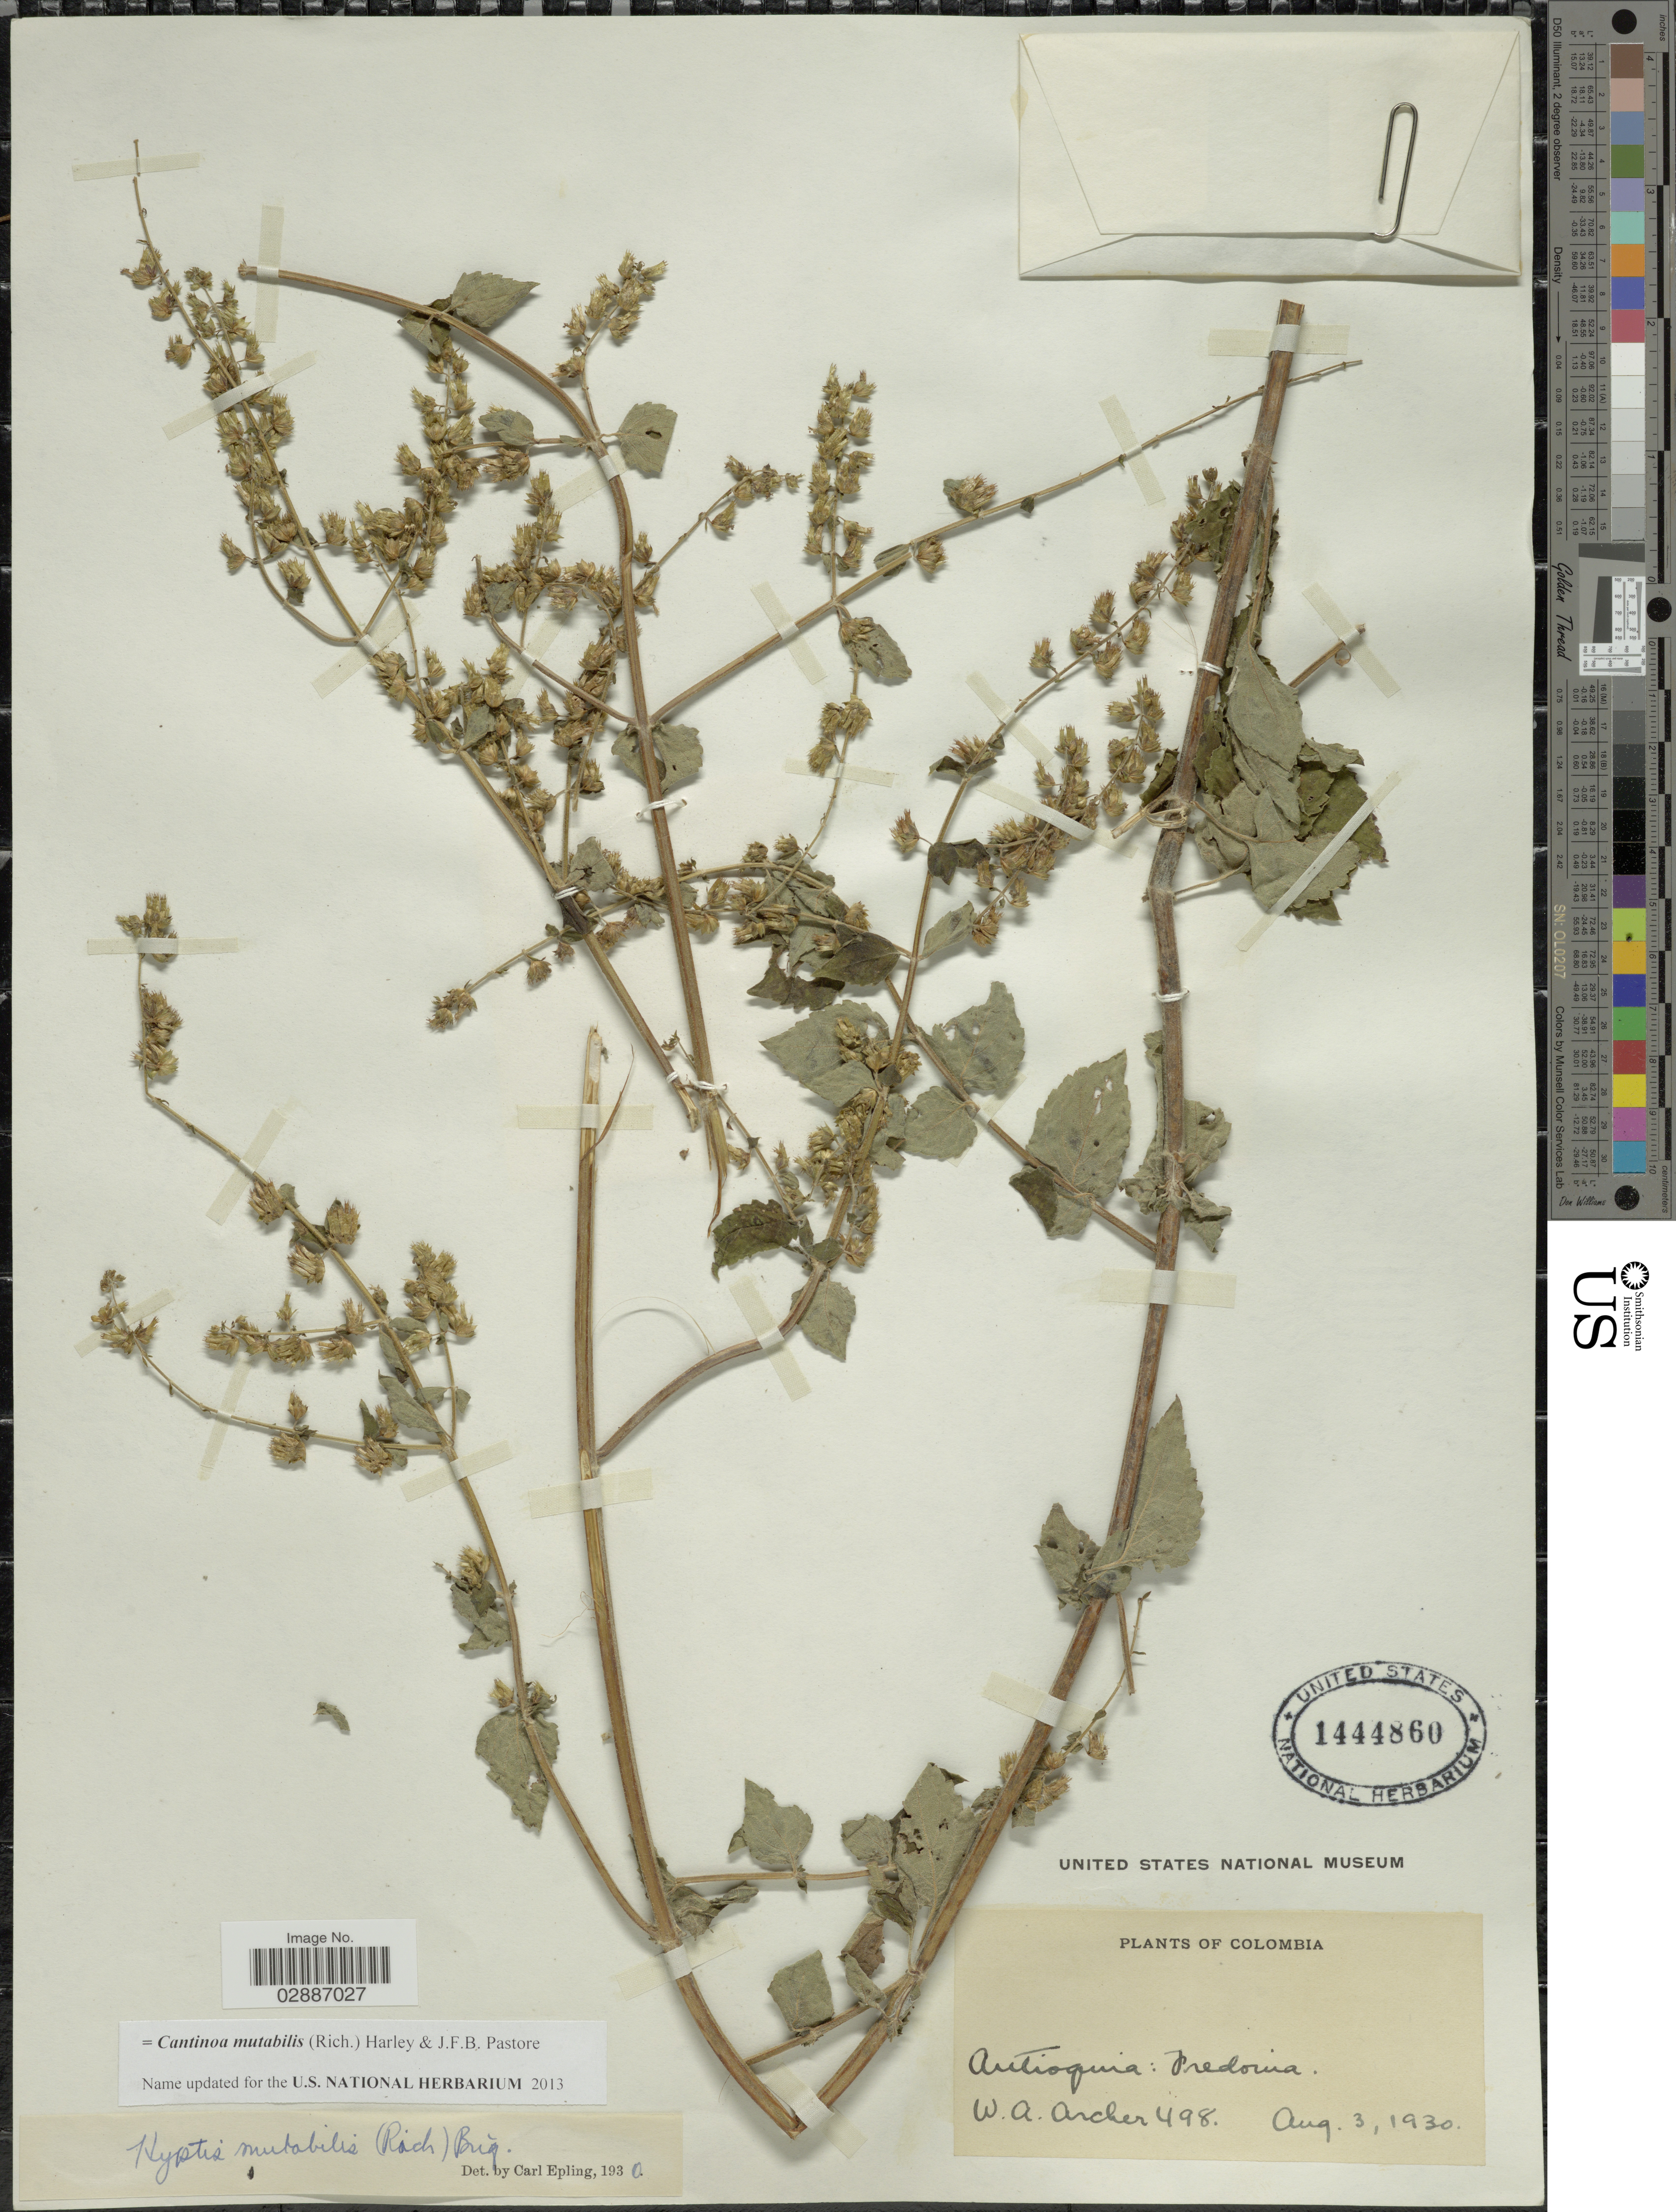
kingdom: Plantae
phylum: Tracheophyta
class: Magnoliopsida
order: Lamiales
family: Lamiaceae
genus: Cantinoa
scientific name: Cantinoa mutabilis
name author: (Epling) Harley & J.F.B. Pastore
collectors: W. Archer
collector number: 498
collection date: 1930-08-03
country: Colombia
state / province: Antioquia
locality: Fredonia.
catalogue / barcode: US 1444860